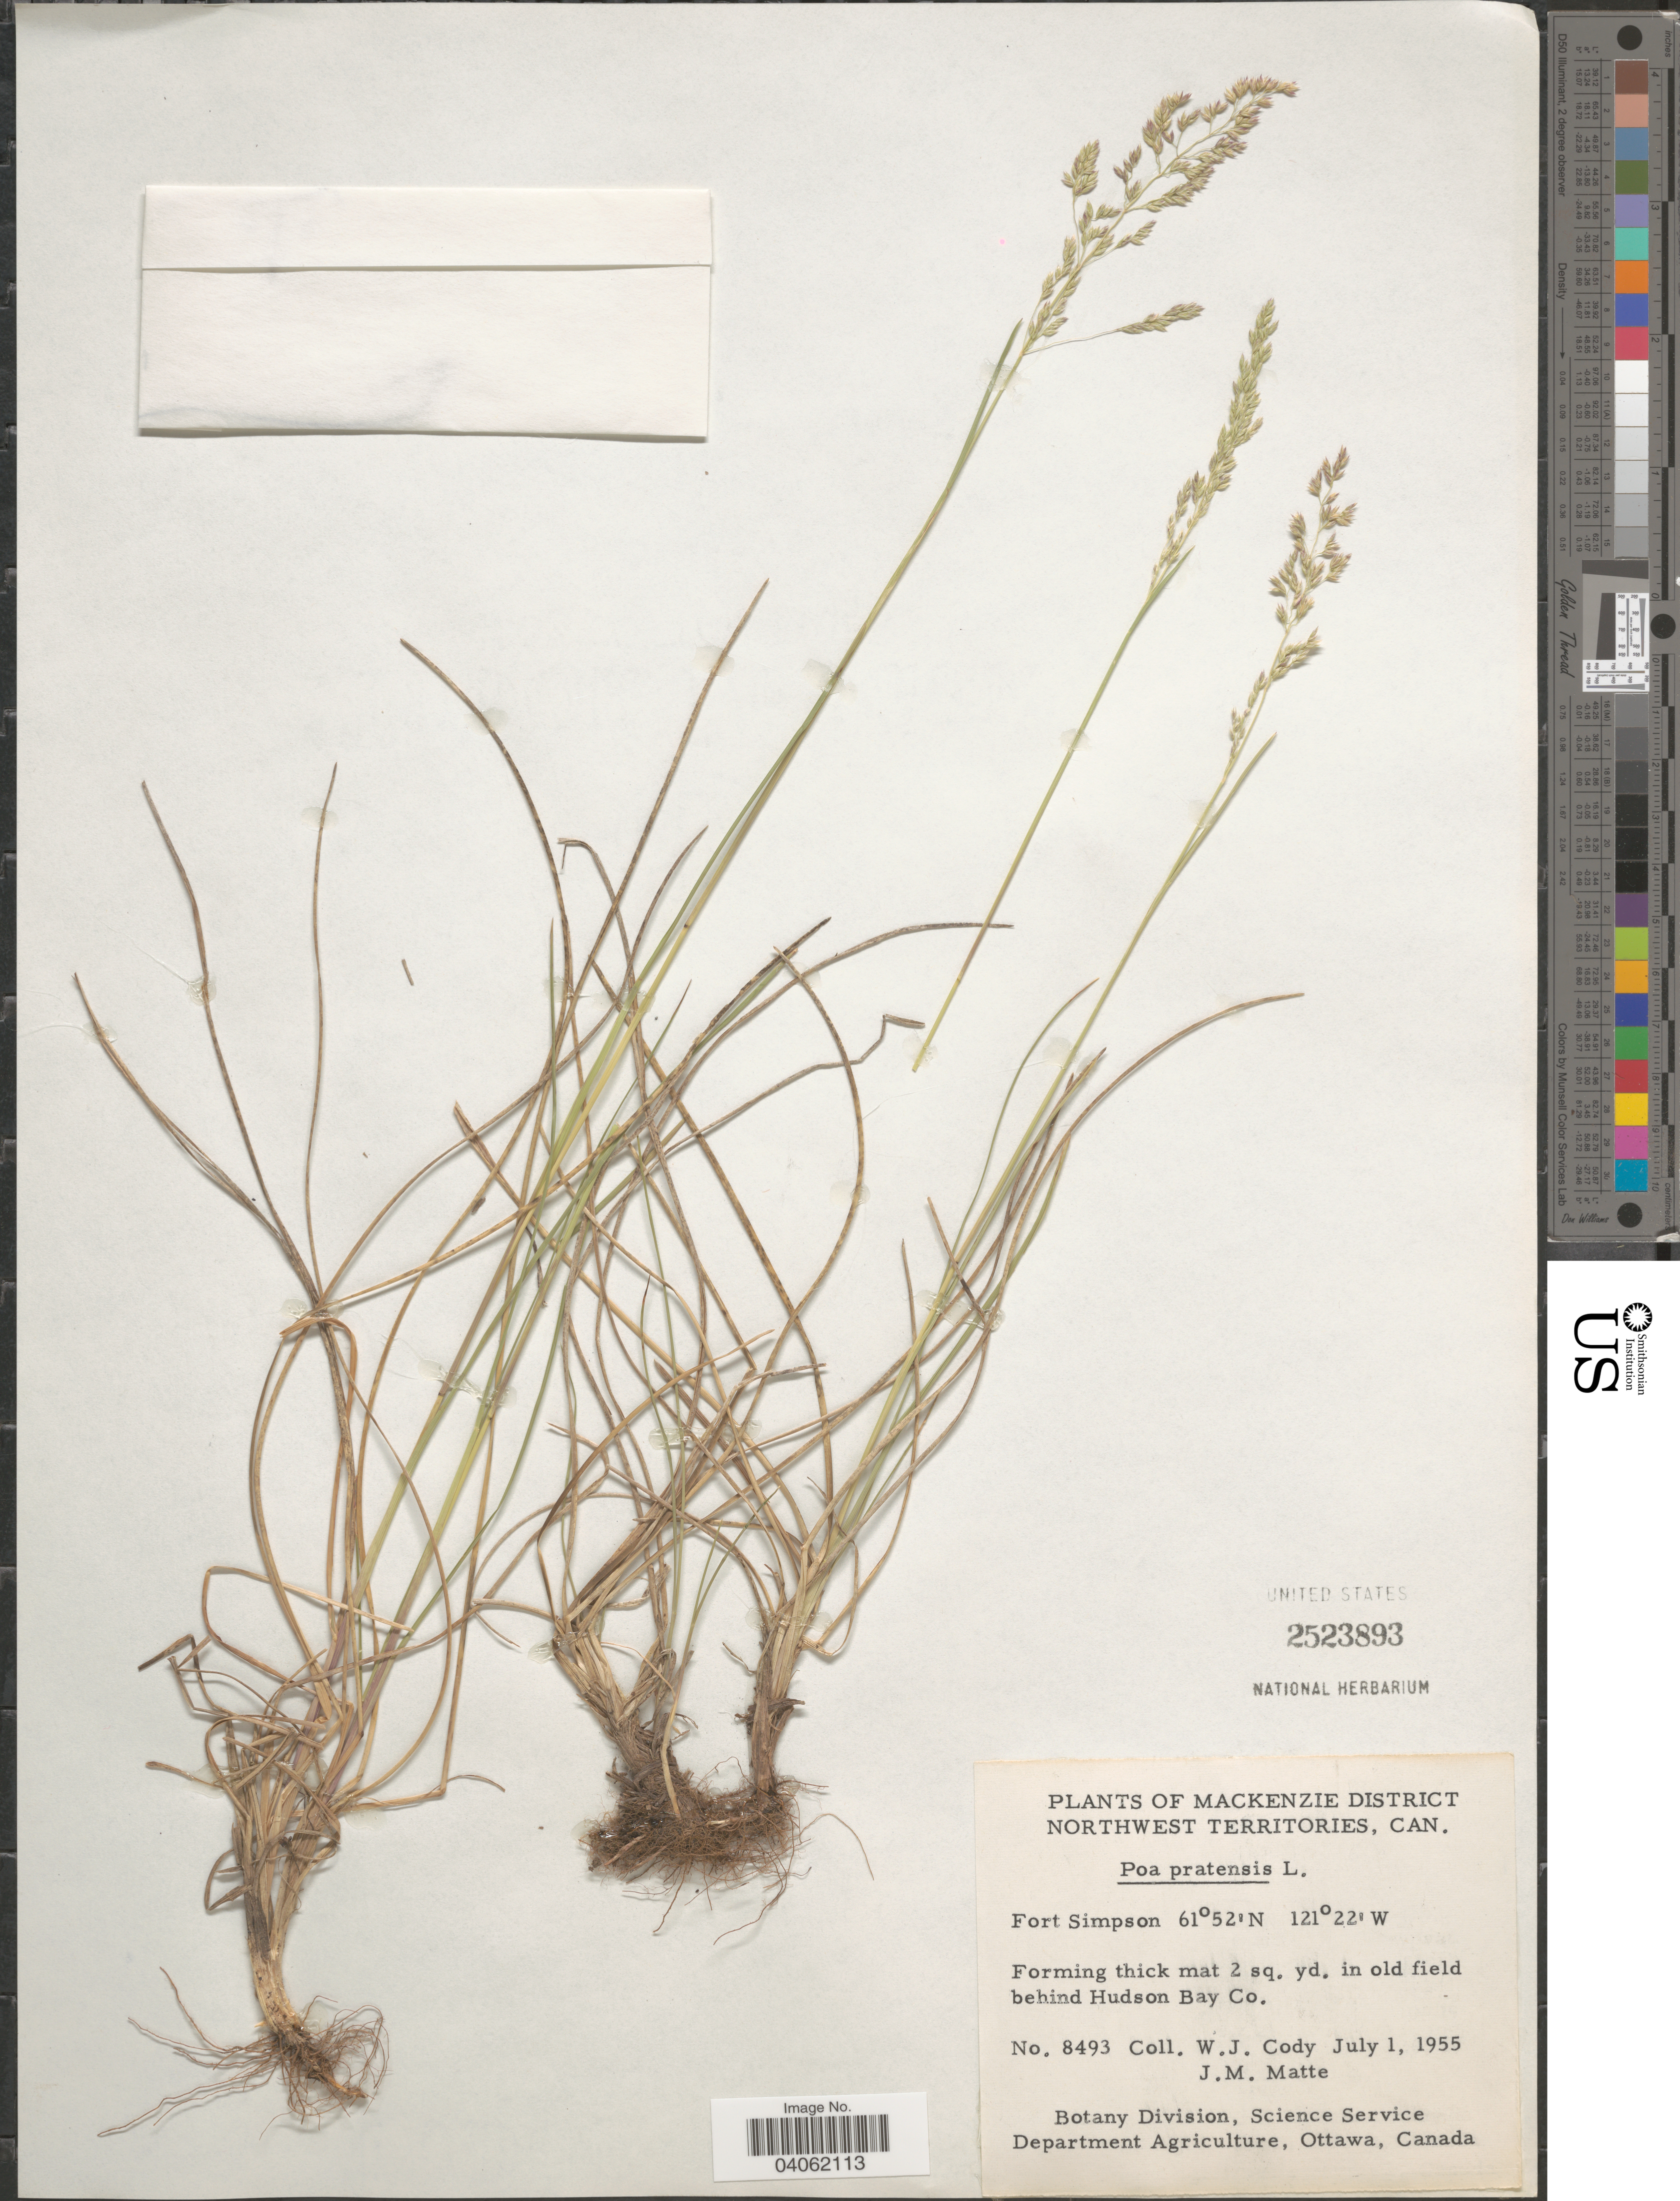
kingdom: Plantae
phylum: Tracheophyta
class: Liliopsida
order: Poales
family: Poaceae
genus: Poa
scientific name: Poa pratensis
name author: L.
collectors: W. Cody & J. Matte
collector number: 8493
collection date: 1955-07-01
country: Canada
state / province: Northwest Territories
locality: Mackenzie District. Fort Simpson. In old field behind Hudson Bay Co.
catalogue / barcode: US 2523893